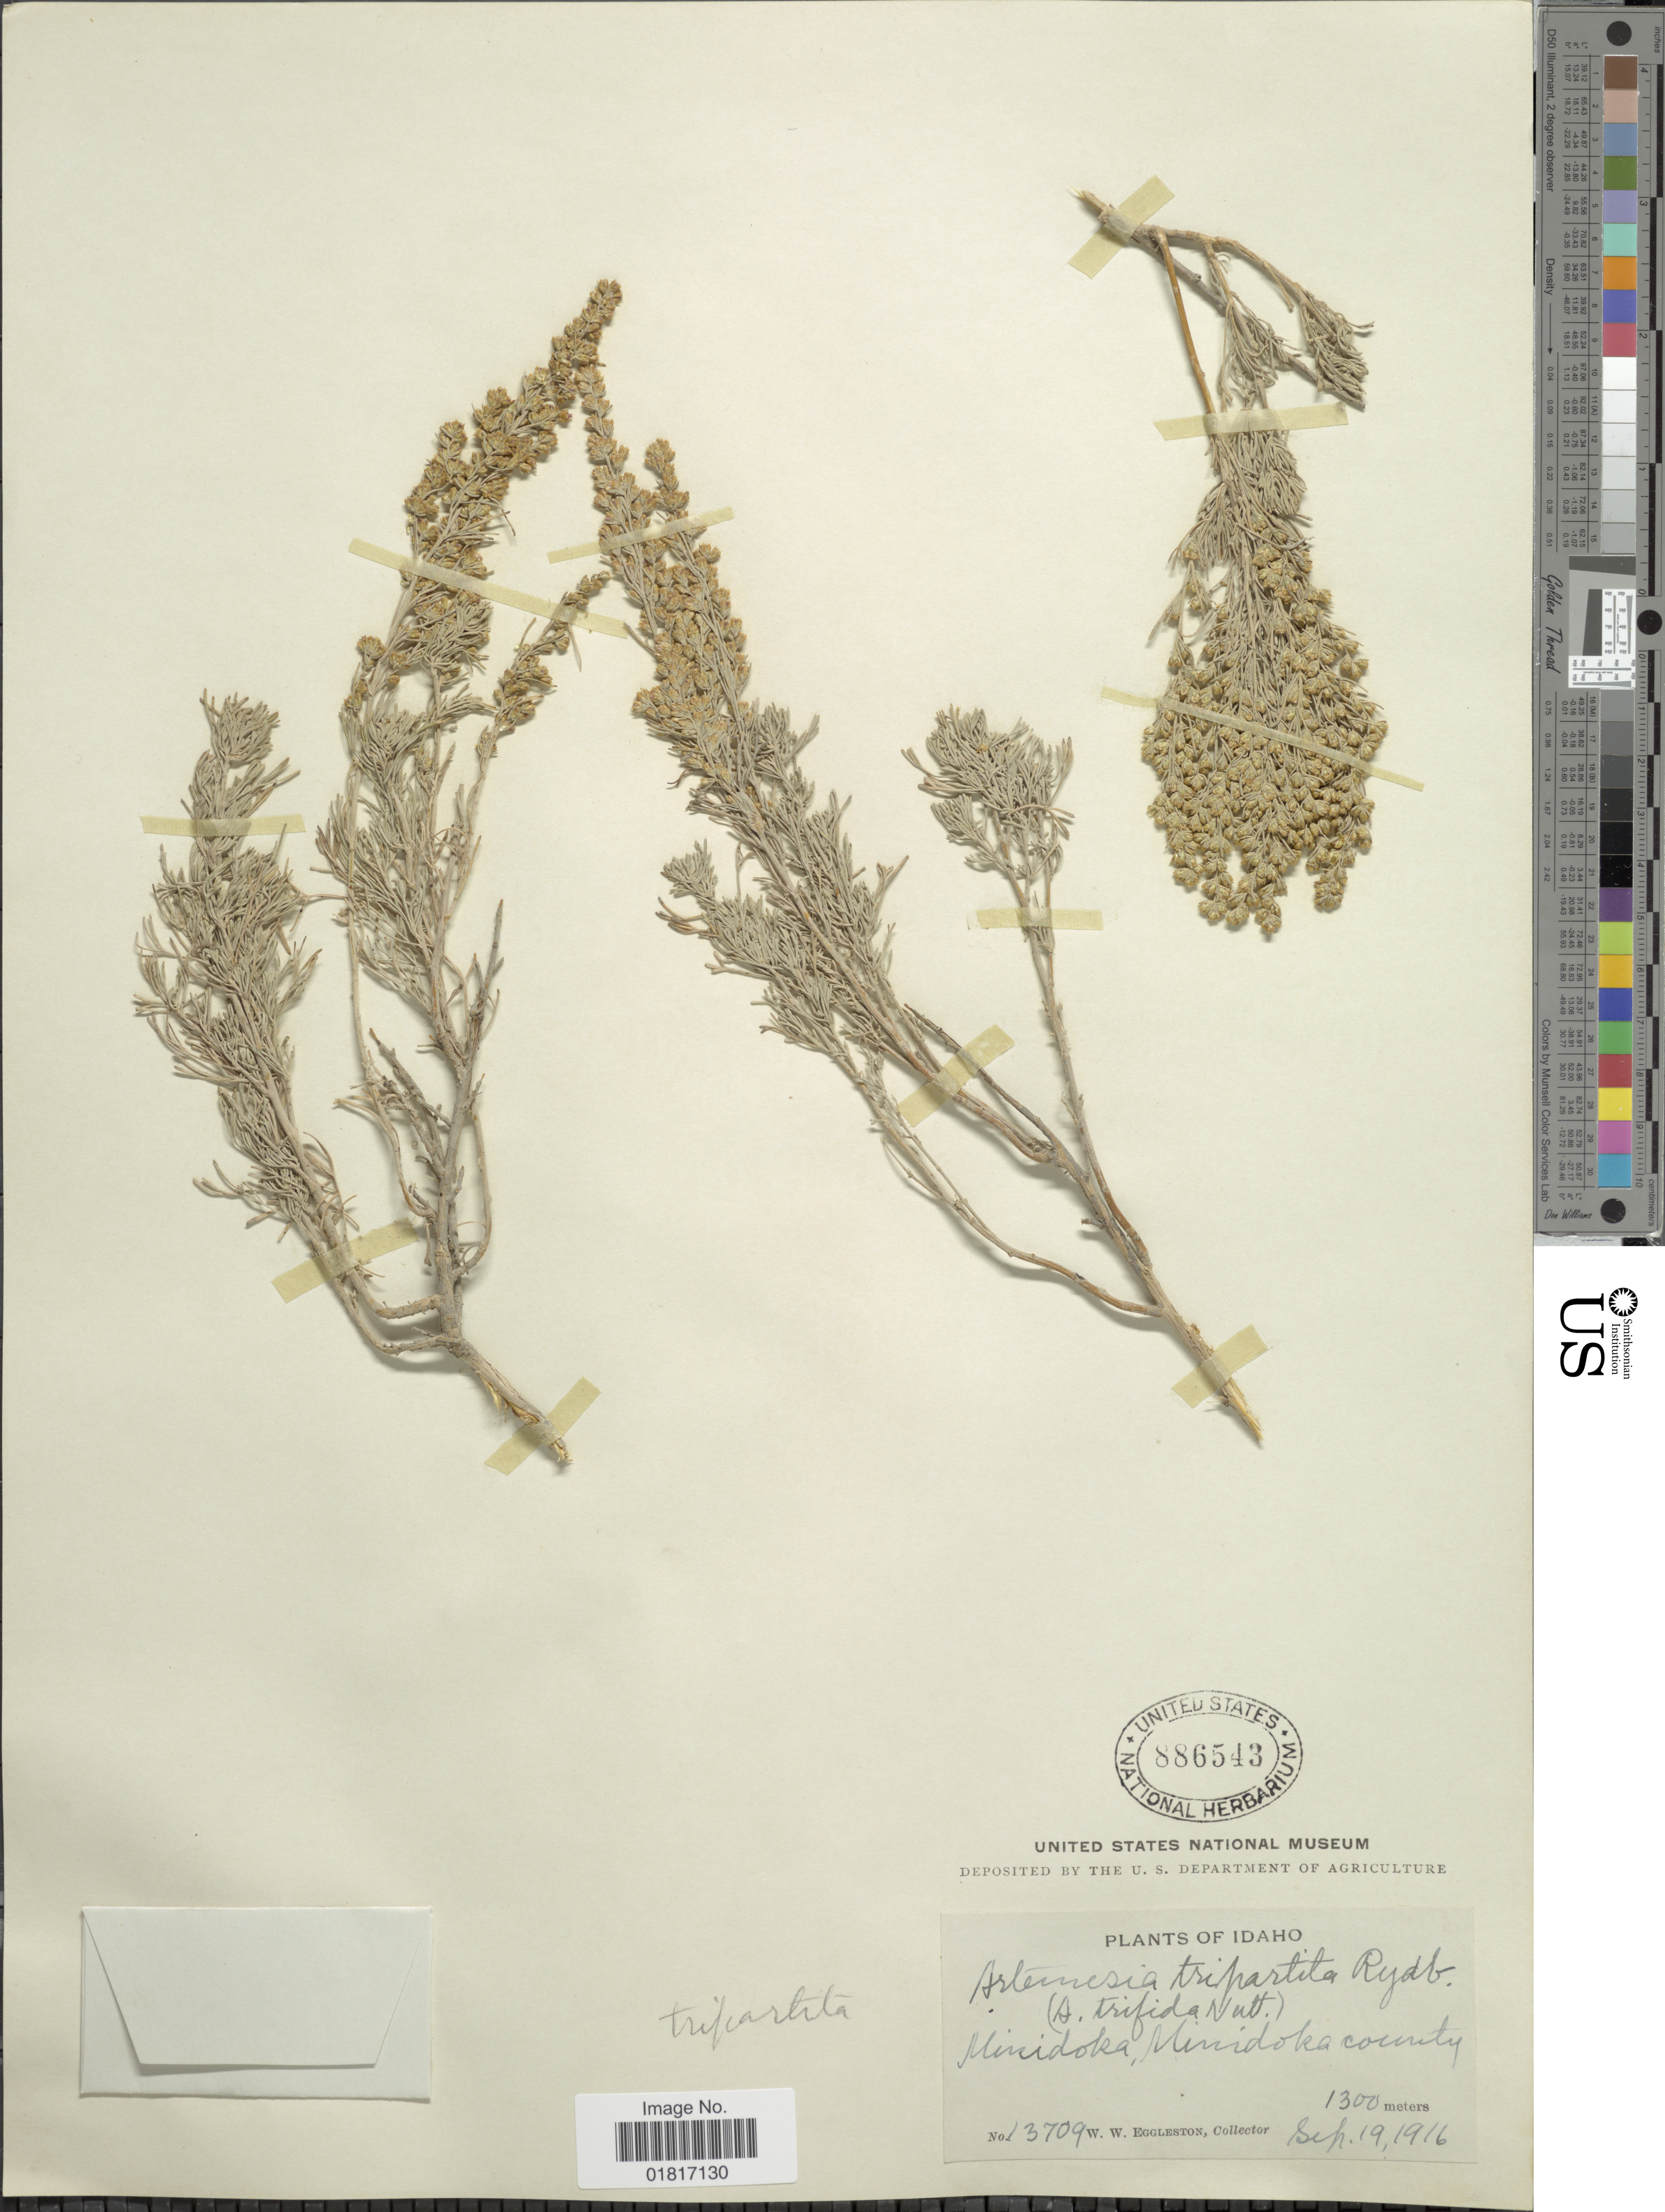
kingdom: Plantae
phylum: Tracheophyta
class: Magnoliopsida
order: Asterales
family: Asteraceae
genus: Artemisia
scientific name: Artemisia tridentata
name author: Nutt.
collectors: W. W. Eggleston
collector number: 13709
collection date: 1916-09-19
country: United States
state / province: Idaho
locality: Minidoka, Minidoka County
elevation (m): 1300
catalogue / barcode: US 886543